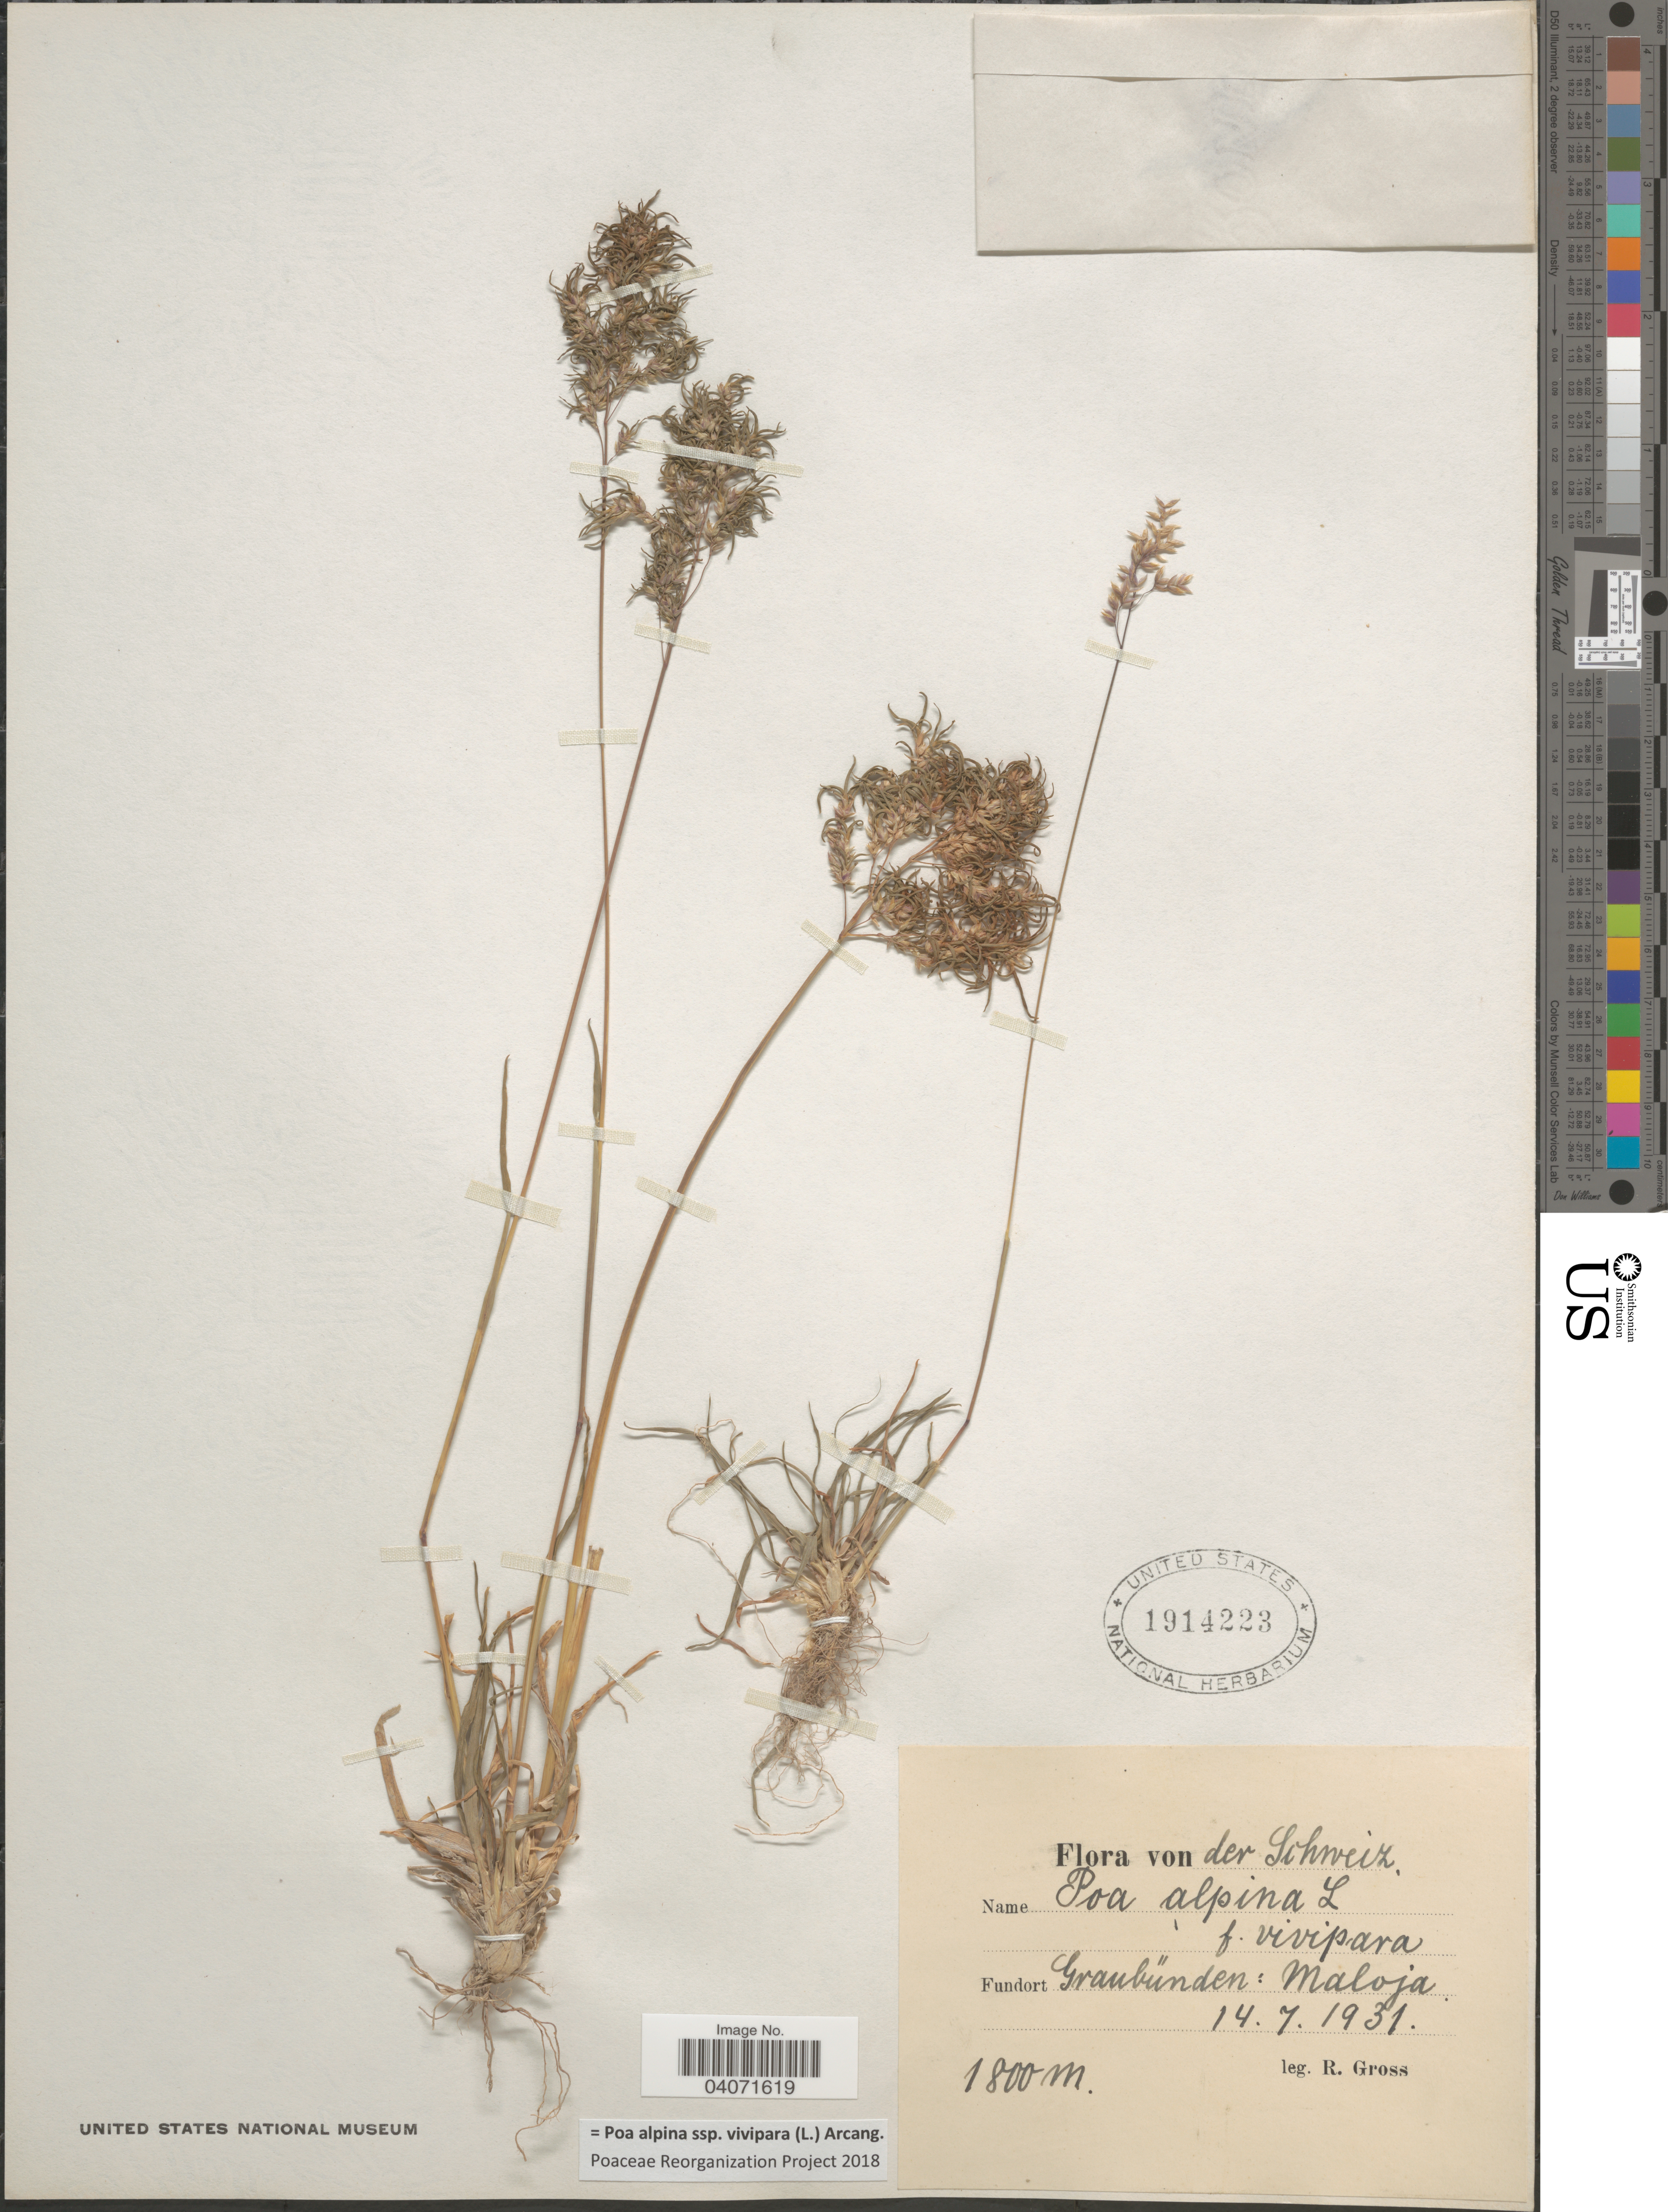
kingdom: Plantae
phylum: Tracheophyta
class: Liliopsida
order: Poales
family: Poaceae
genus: Poa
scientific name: Poa alpina subsp. vivipara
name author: (L.) Arcang.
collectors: R. Gross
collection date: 1931-07-14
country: Switzerland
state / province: Graubunden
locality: Schweiz. Maloja.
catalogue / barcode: US 1914223